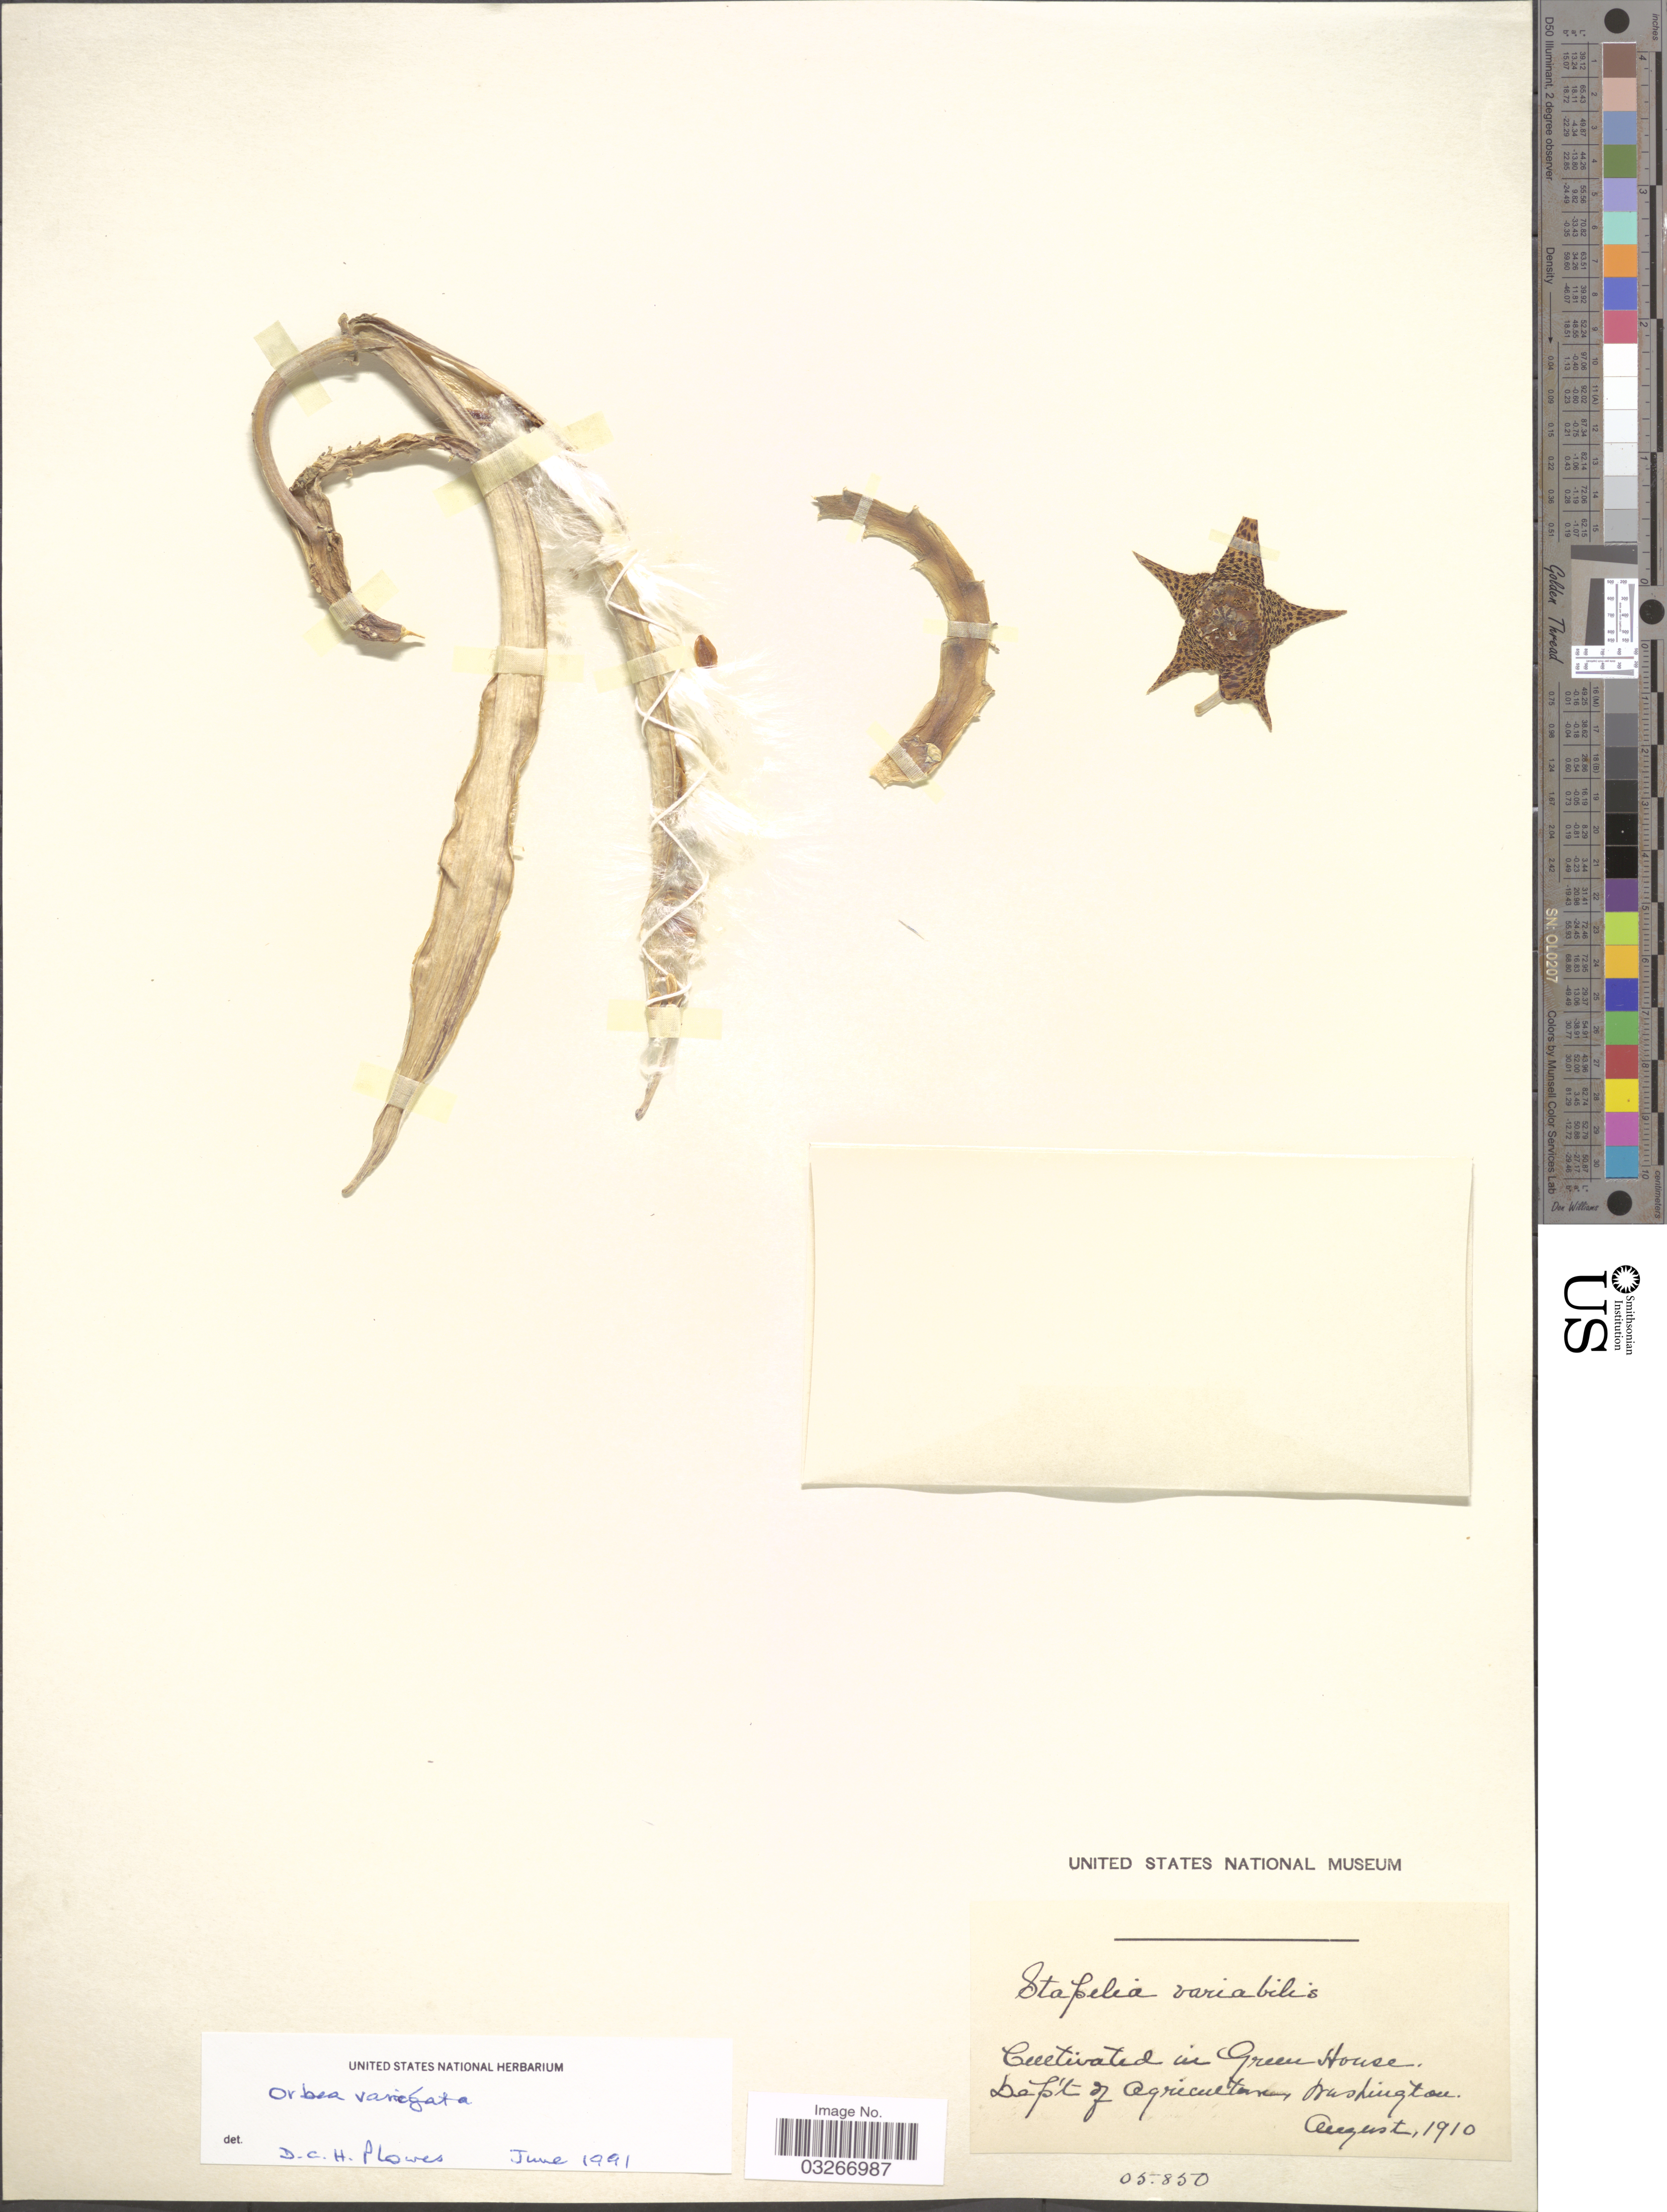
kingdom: Plantae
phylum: Tracheophyta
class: Magnoliopsida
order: Gentianales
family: Apocynaceae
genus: Orbea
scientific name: Orbea variegata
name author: (L.) Haw.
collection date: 1910-08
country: United States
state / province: District of Columbia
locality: Greenhouse. Dep't of Agriculture Washington.